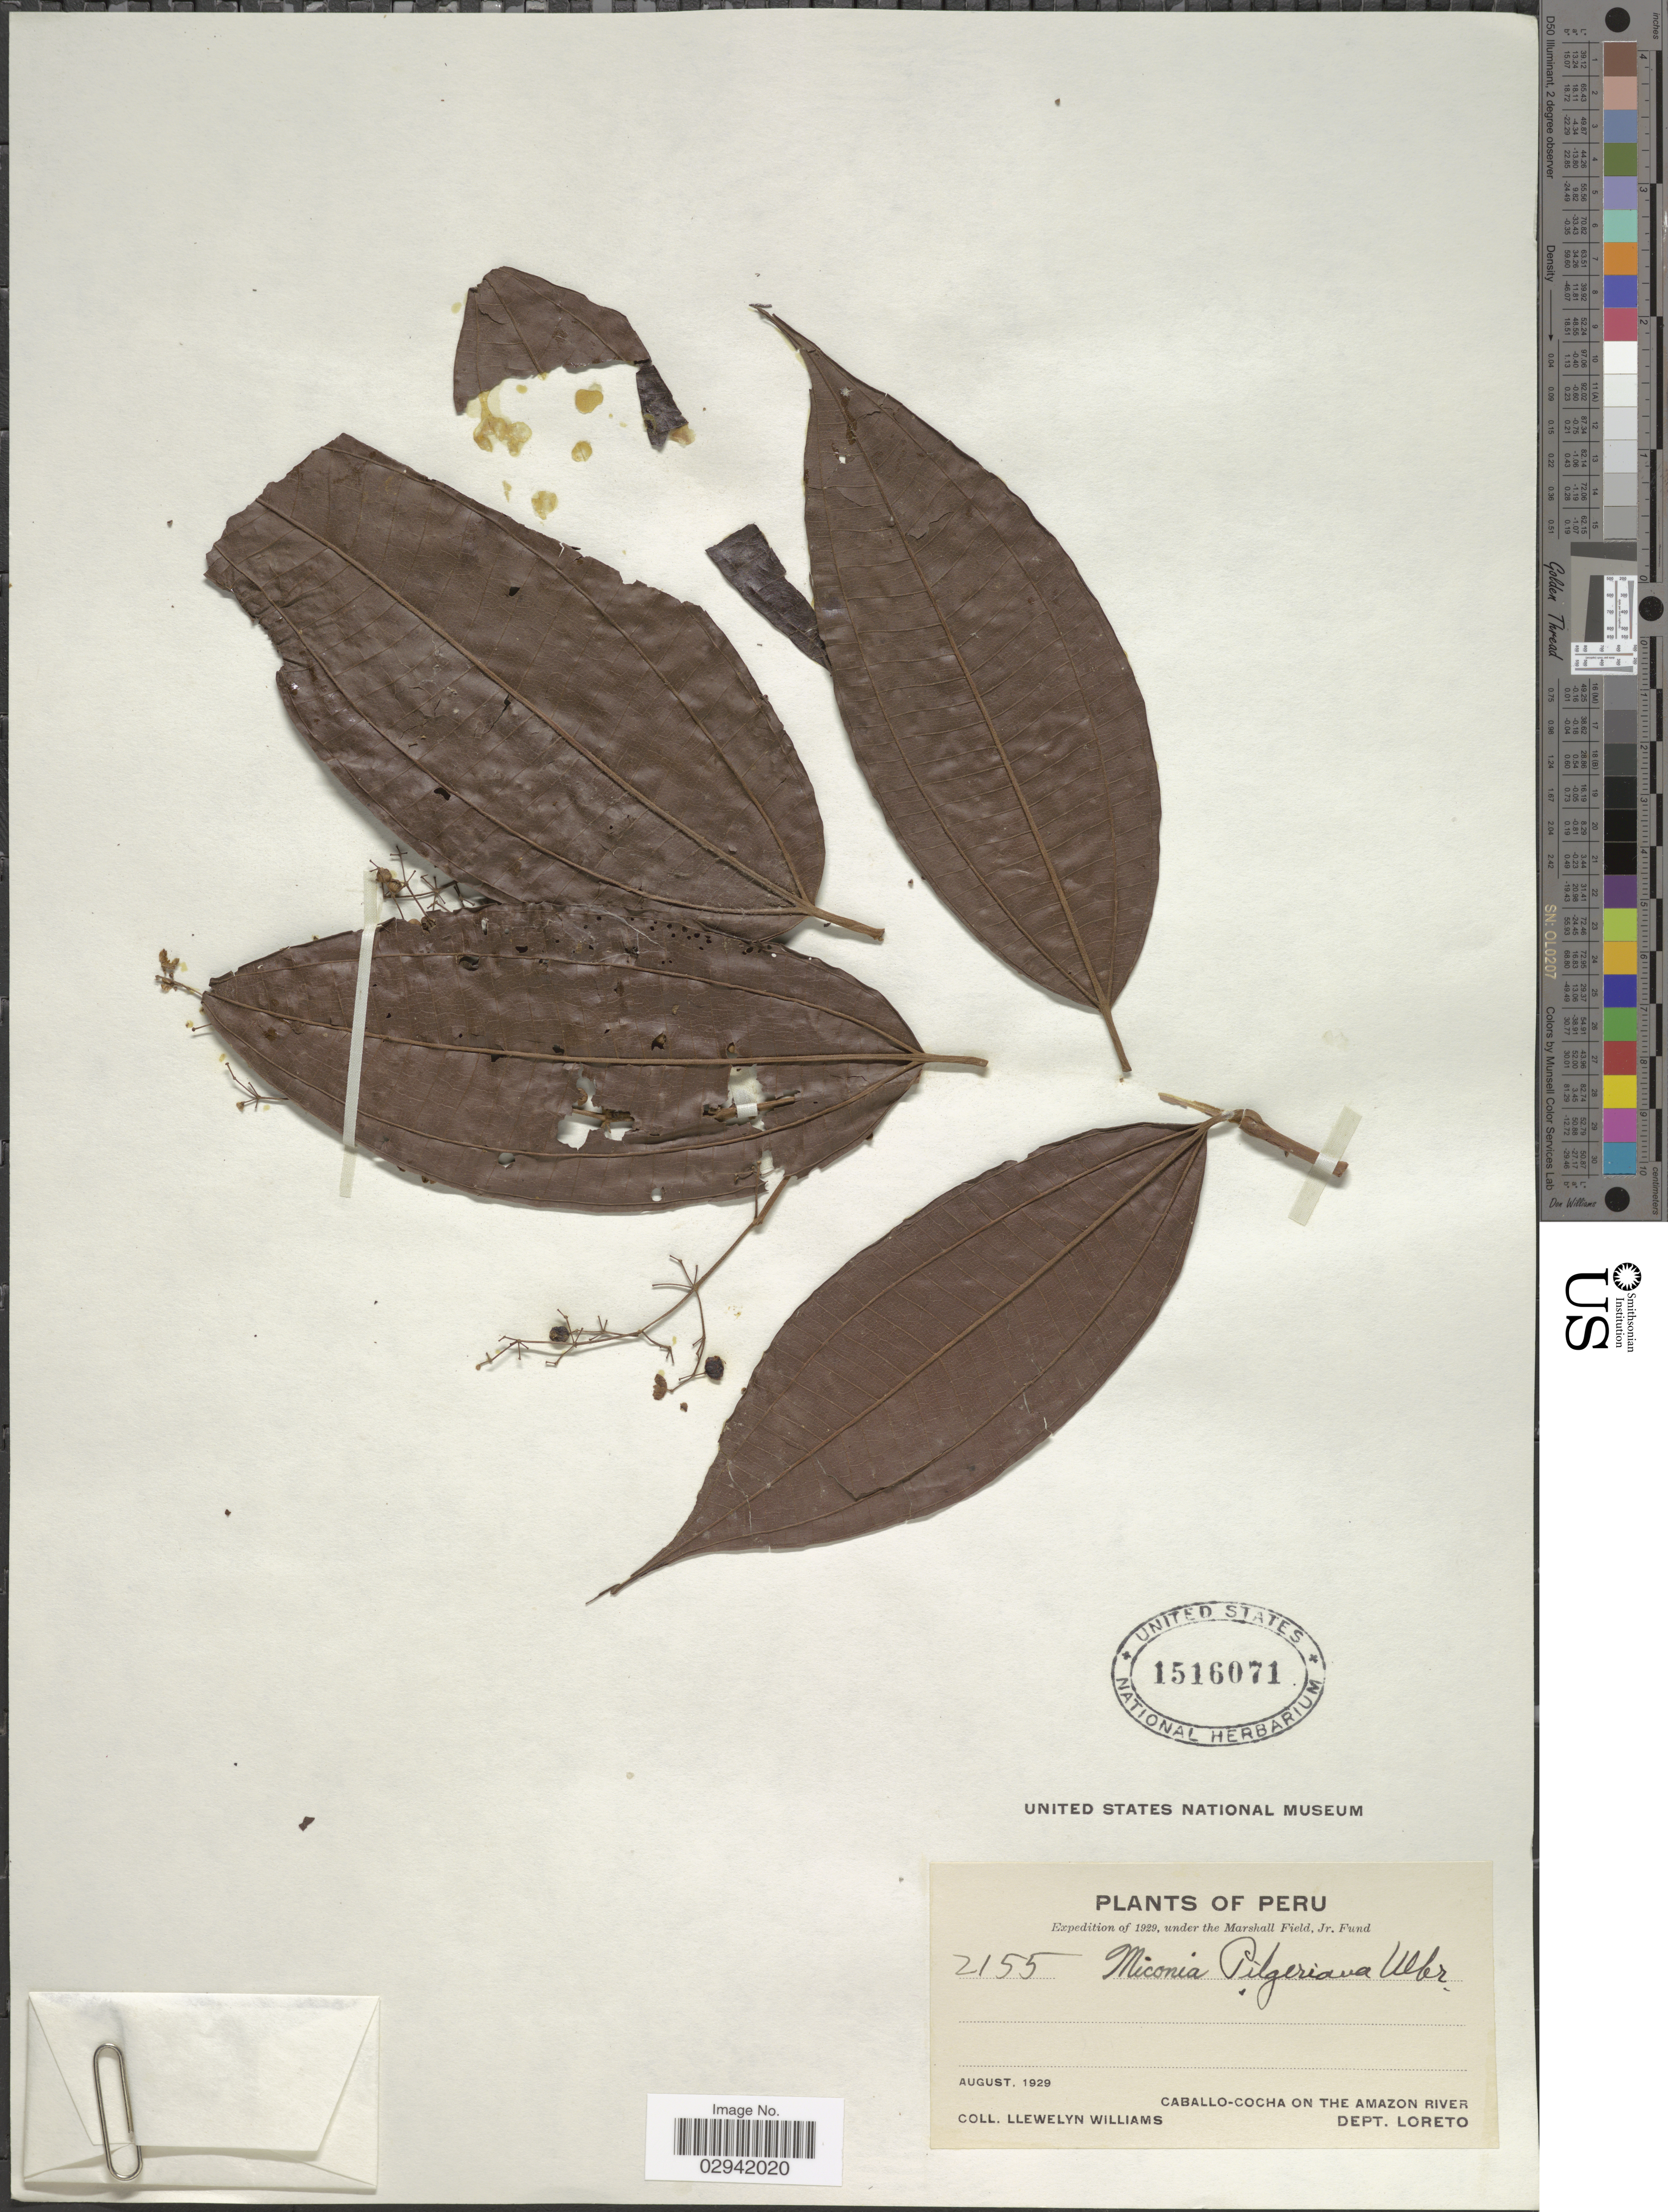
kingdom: Plantae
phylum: Tracheophyta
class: Magnoliopsida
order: Myrtales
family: Melastomataceae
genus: Miconia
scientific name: Miconia pilgeriana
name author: Ule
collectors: Ll. Williams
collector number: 2155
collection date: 1929-08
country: Peru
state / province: Loreto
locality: Caballo-Cocha on the Amazon River. Dept. Loreto.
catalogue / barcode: US 1516071